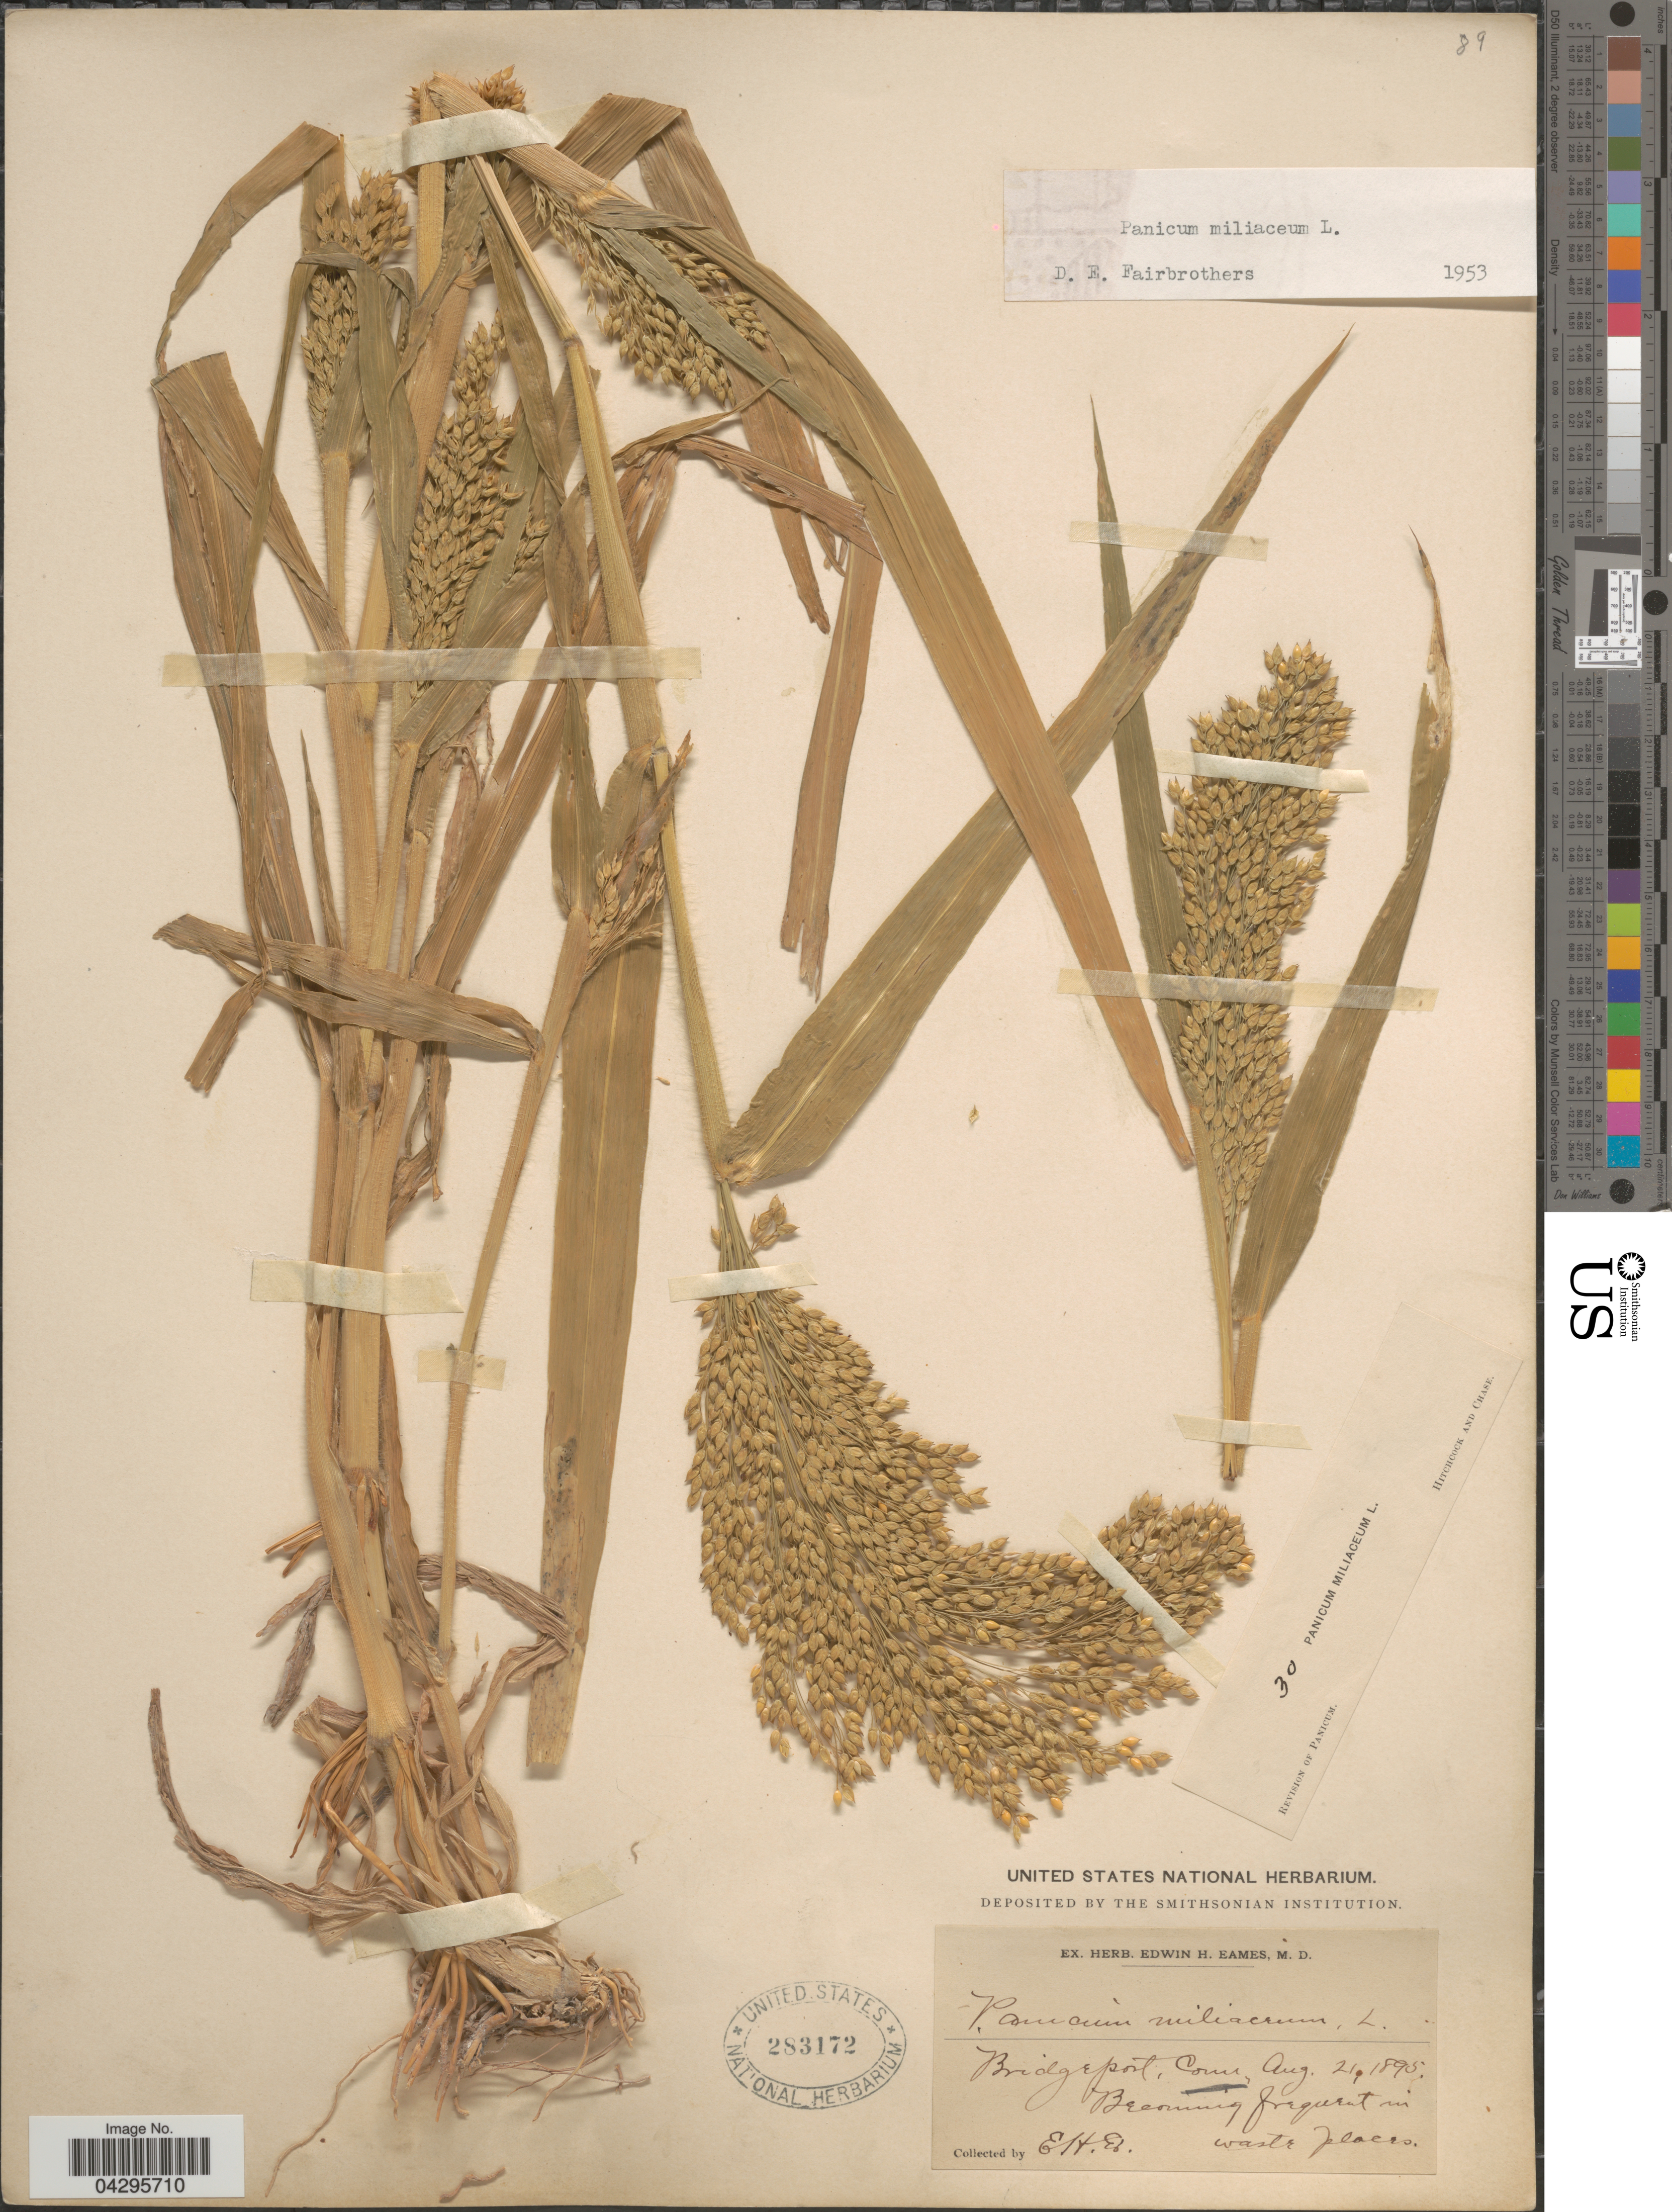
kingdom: Plantae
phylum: Tracheophyta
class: Liliopsida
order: Poales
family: Poaceae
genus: Panicum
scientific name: Panicum miliaceum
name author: L.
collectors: E. H. Eames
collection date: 1895-08-21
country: United States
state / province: Connecticut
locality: Bridgeport. Becoming frequent in waste places.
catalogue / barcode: US 283172